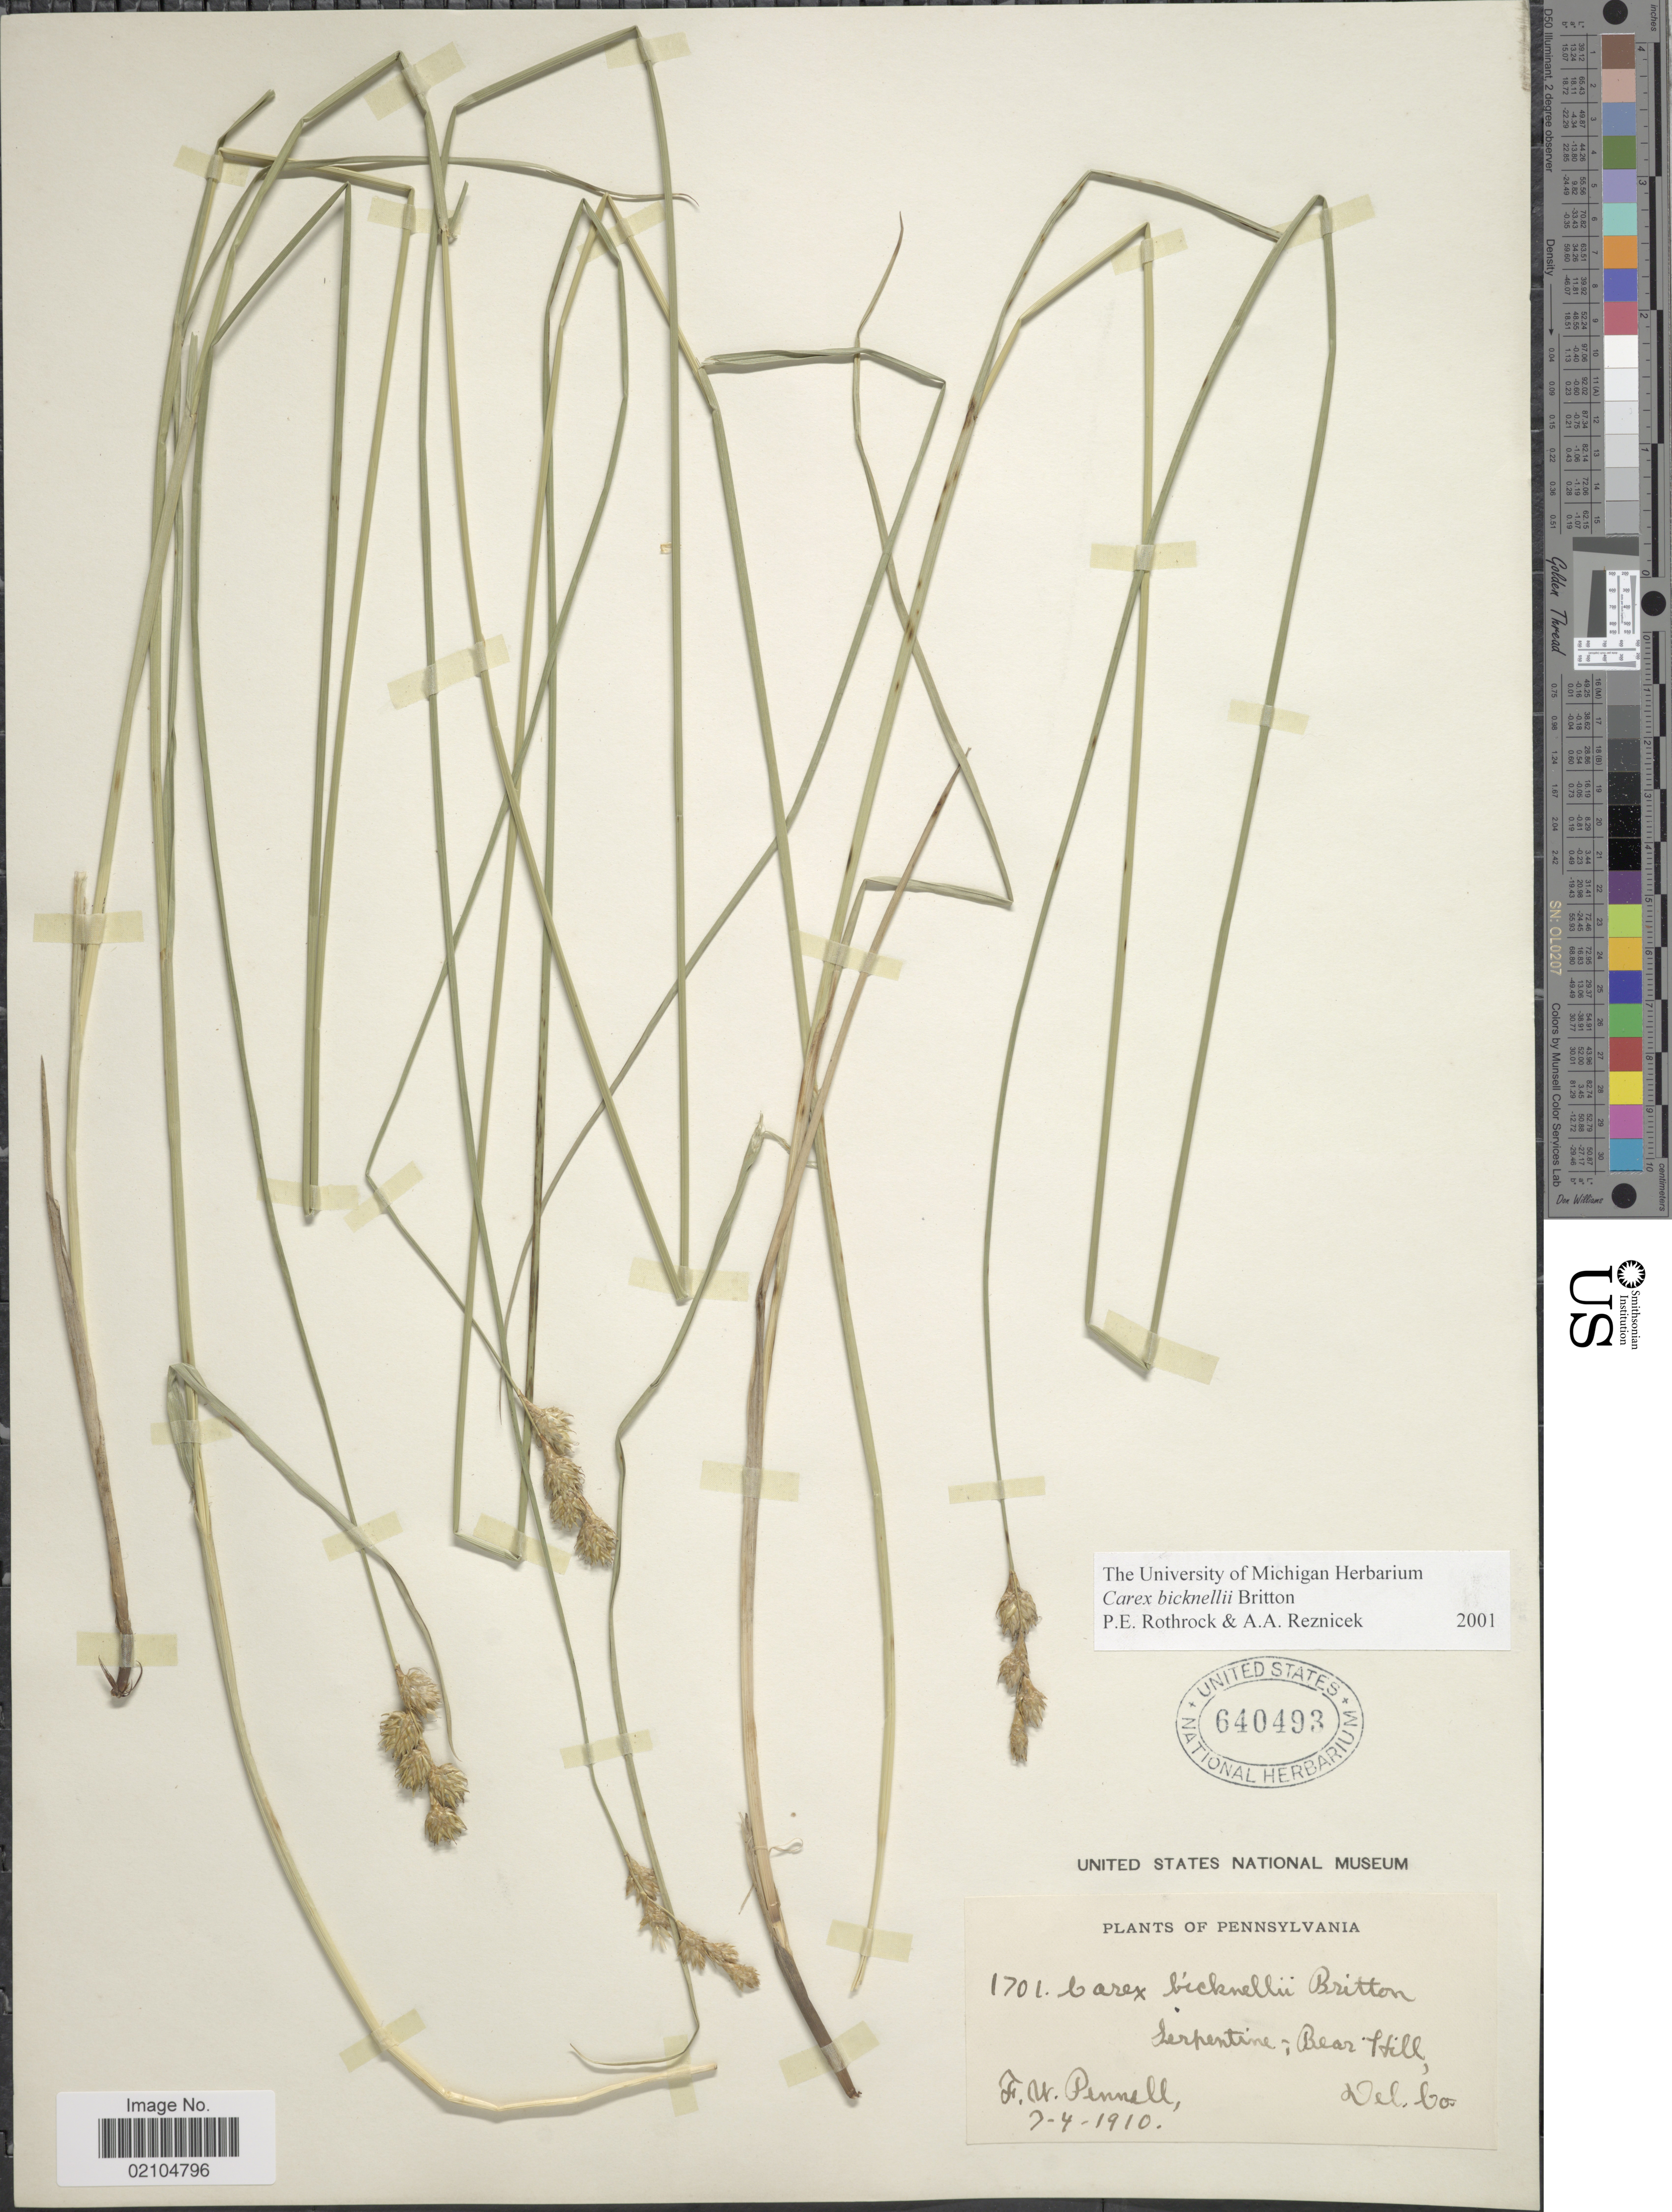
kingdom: Plantae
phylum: Tracheophyta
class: Liliopsida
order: Poales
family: Cyperaceae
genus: Carex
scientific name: Carex bicknellii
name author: Britton & A. Br.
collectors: F. W. Pennell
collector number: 1701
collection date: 1910-07-04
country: United States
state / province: Pennsylvania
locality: Serpentine, Bear Hill, Del. Co.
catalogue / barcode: US 640493